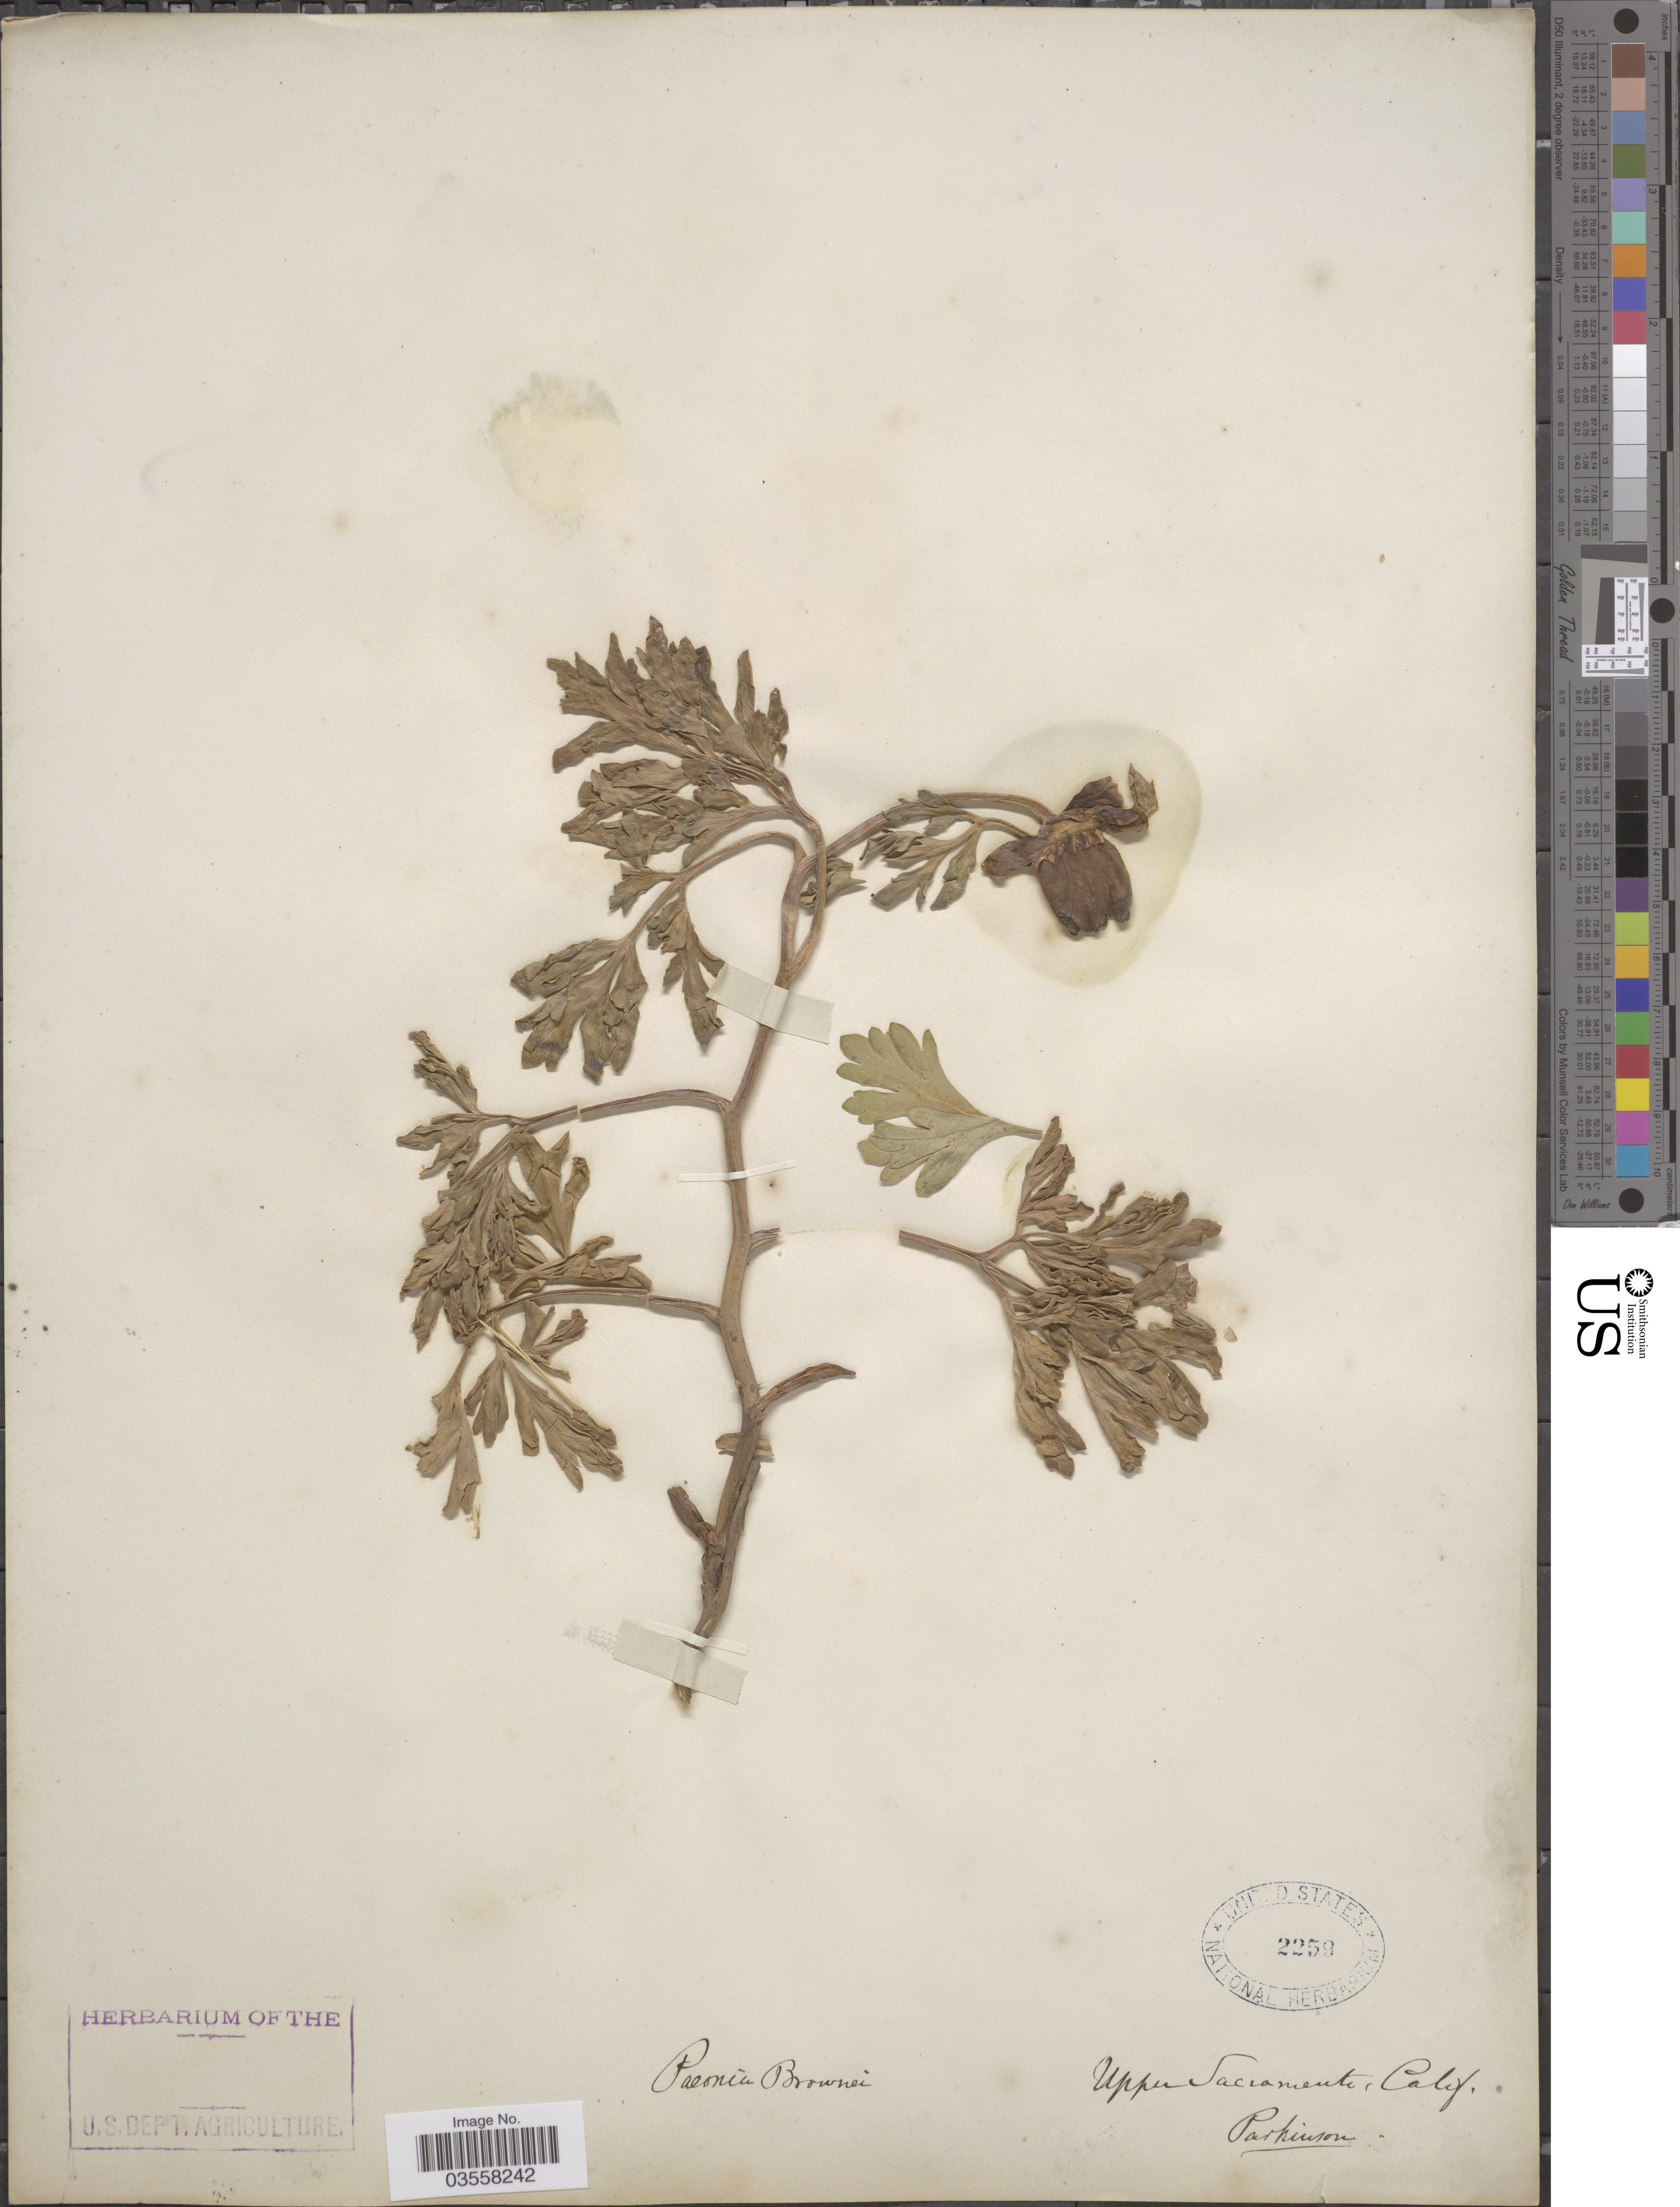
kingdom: Plantae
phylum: Tracheophyta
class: Magnoliopsida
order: Saxifragales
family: Paeoniaceae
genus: Paeonia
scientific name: Paeonia brownii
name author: Douglas ex Hook.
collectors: Parkinson, --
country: United States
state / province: California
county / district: Sacramento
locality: Upper Sacramento.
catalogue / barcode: US 2259